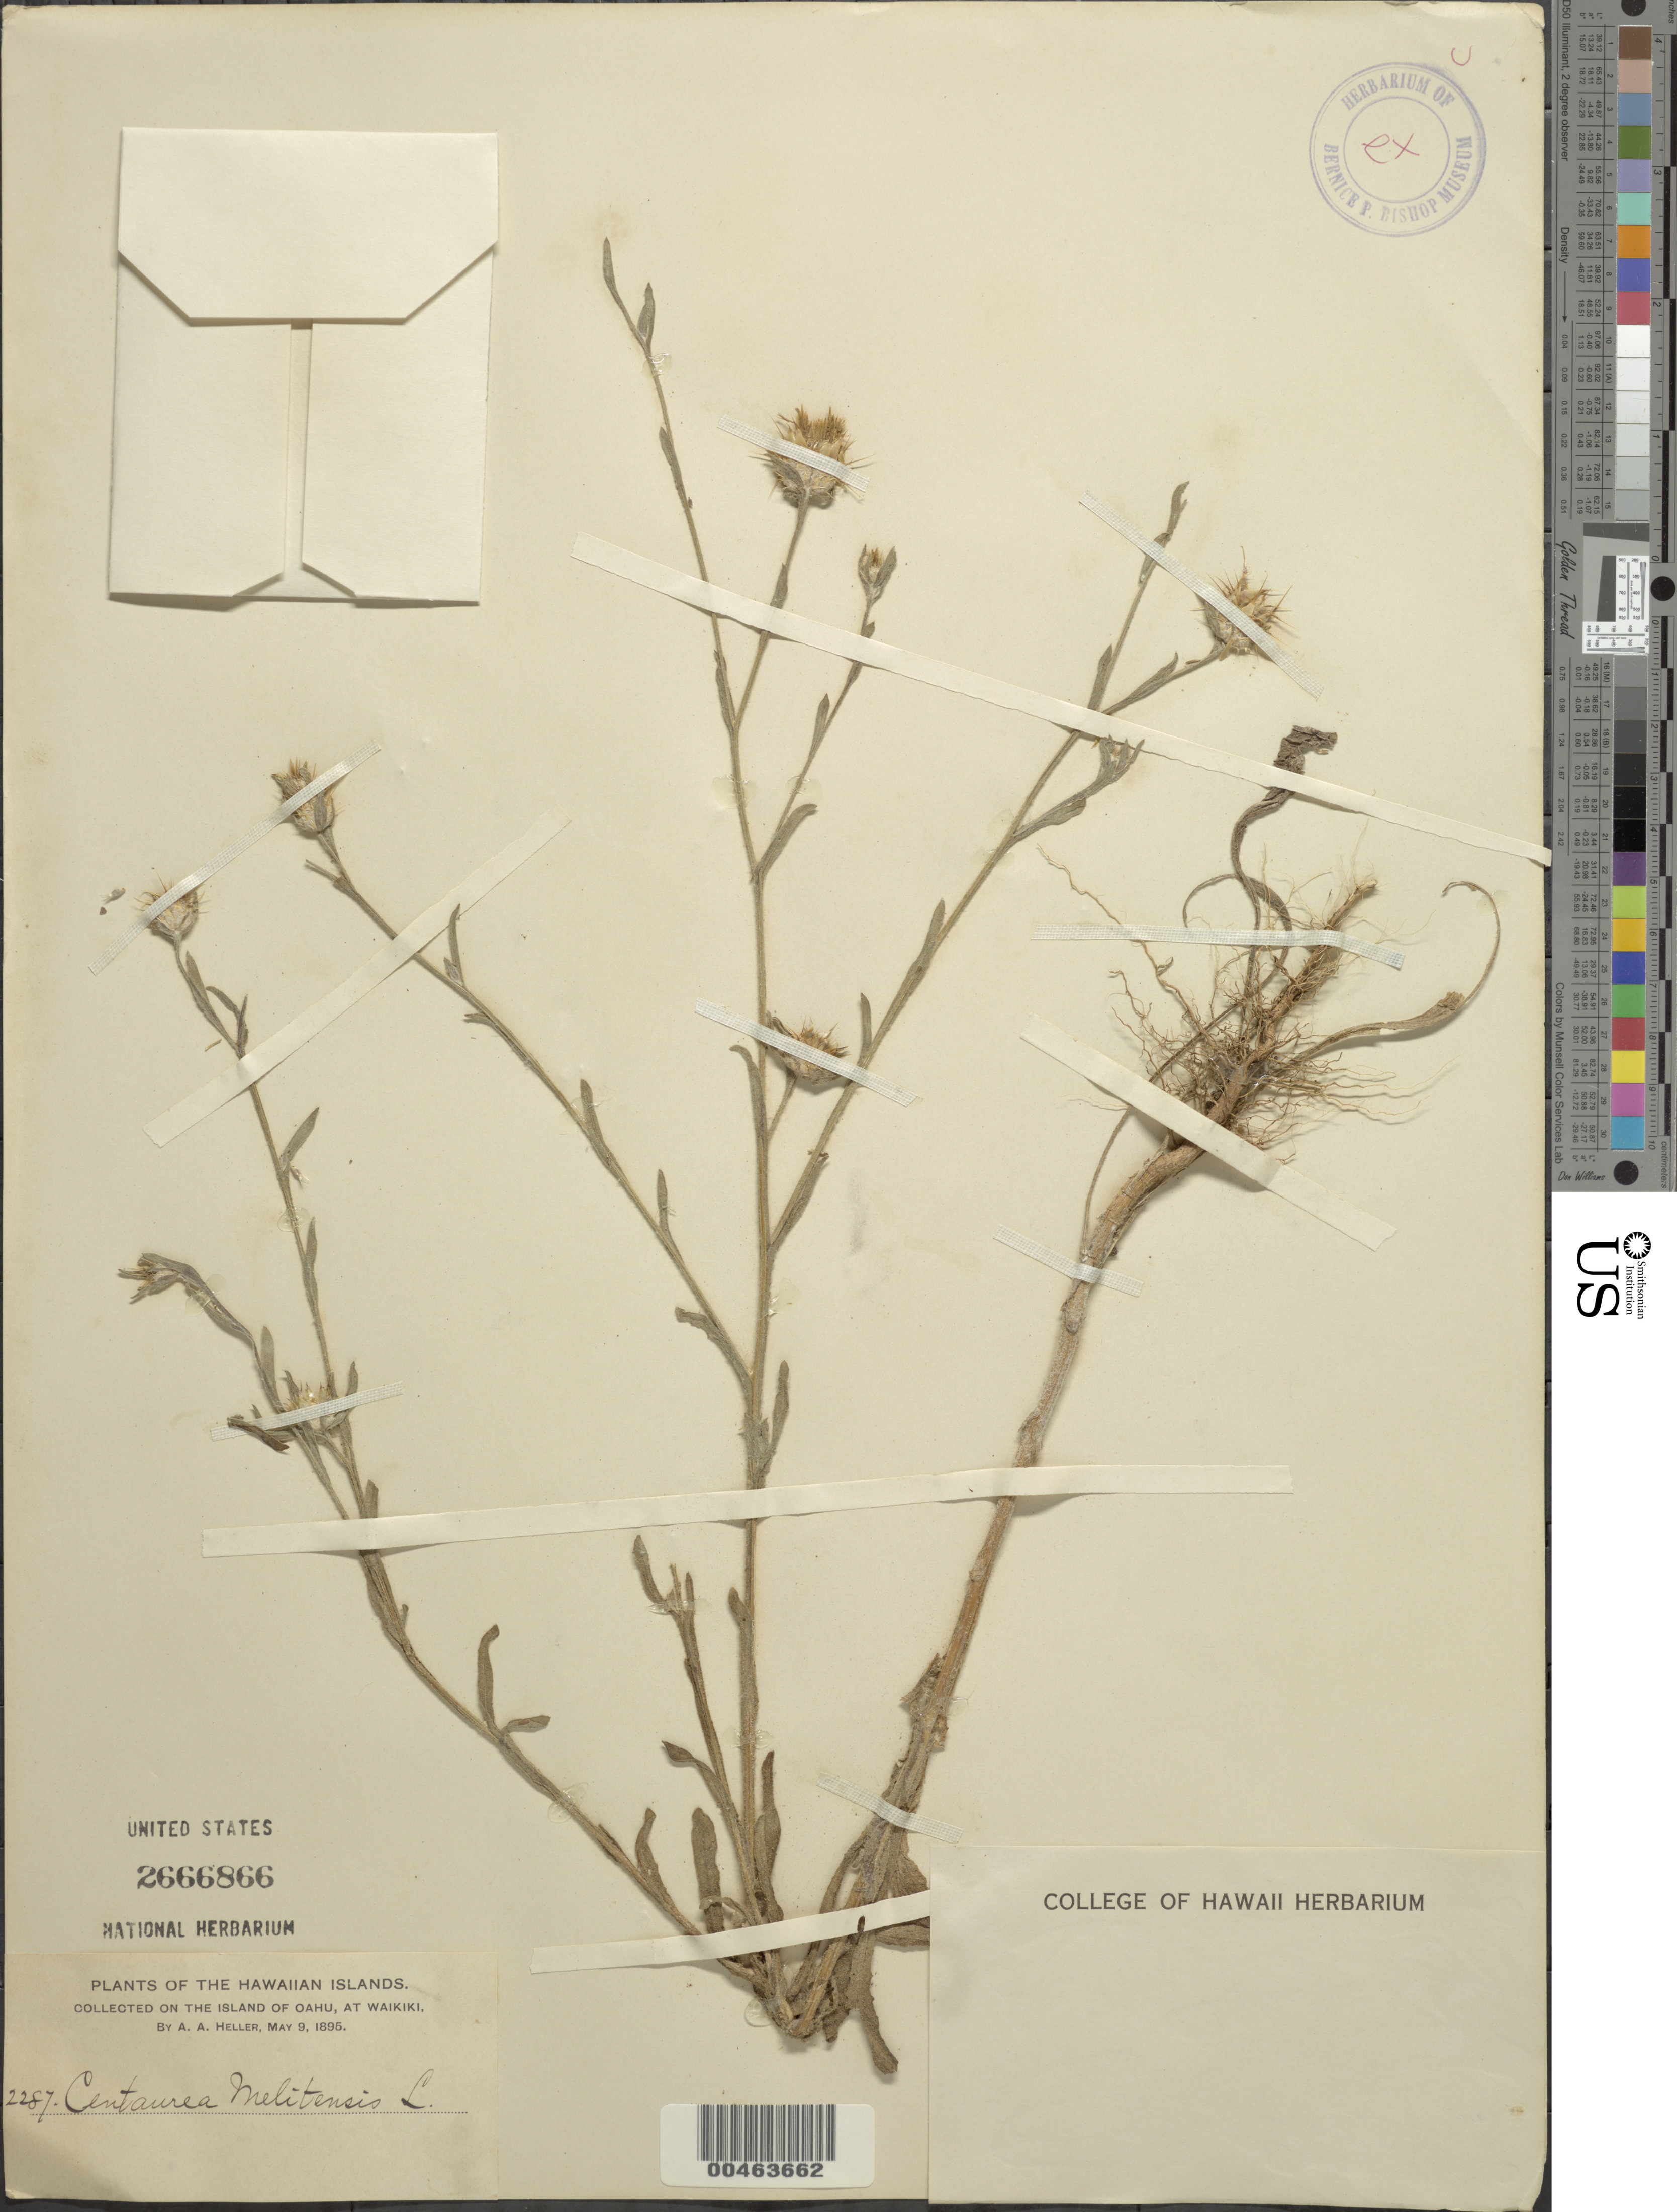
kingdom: Plantae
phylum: Tracheophyta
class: Magnoliopsida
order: Asterales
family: Asteraceae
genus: Centaurea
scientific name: Centaurea melitensis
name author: L.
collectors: A. A. Heller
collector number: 2287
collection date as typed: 9 May 1895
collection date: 1895-05-09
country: United States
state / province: Hawaii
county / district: Honolulu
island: Oahu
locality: At Waikiki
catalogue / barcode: US 2666866